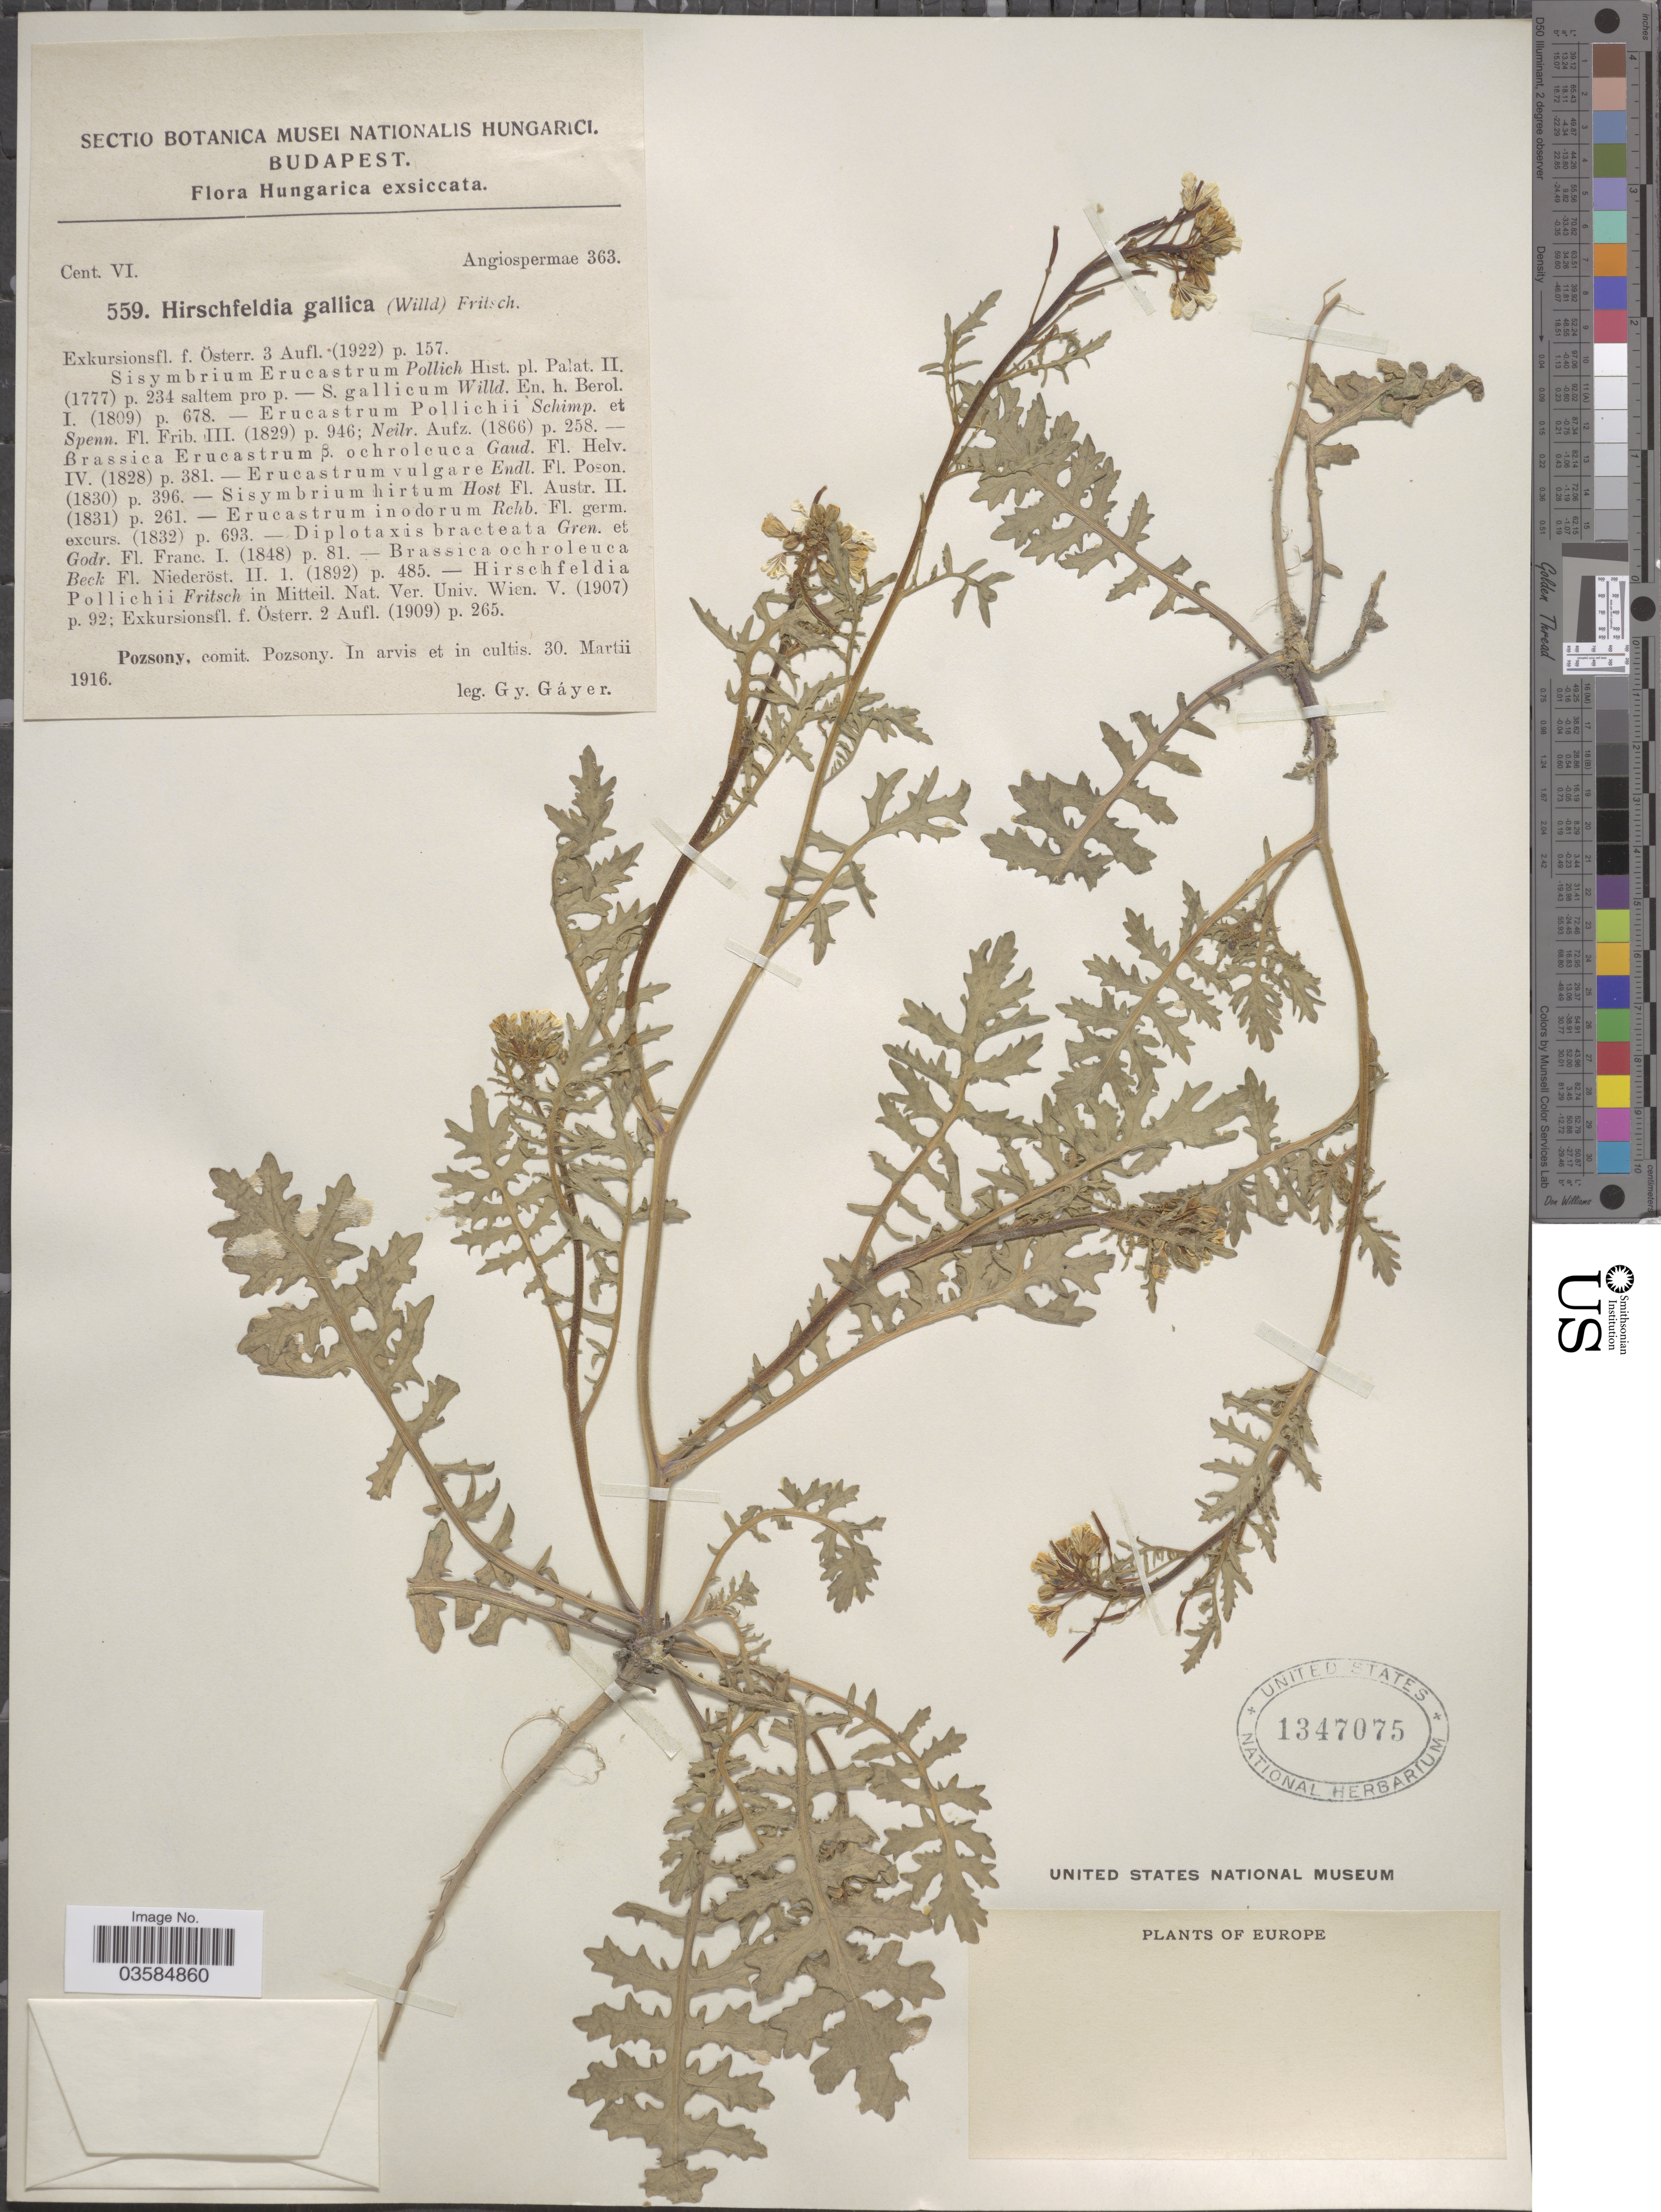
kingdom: Plantae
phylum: Tracheophyta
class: Magnoliopsida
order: Brassicales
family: Brassicaceae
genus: Erucastrum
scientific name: Erucastrum gallicum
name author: (Willd.) O.E. Schulz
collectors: G. Gáyer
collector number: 559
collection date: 1916-03-30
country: Hungary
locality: Pozsony, comit. Pozsony. In arvis et in cultis.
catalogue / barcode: US 1347075